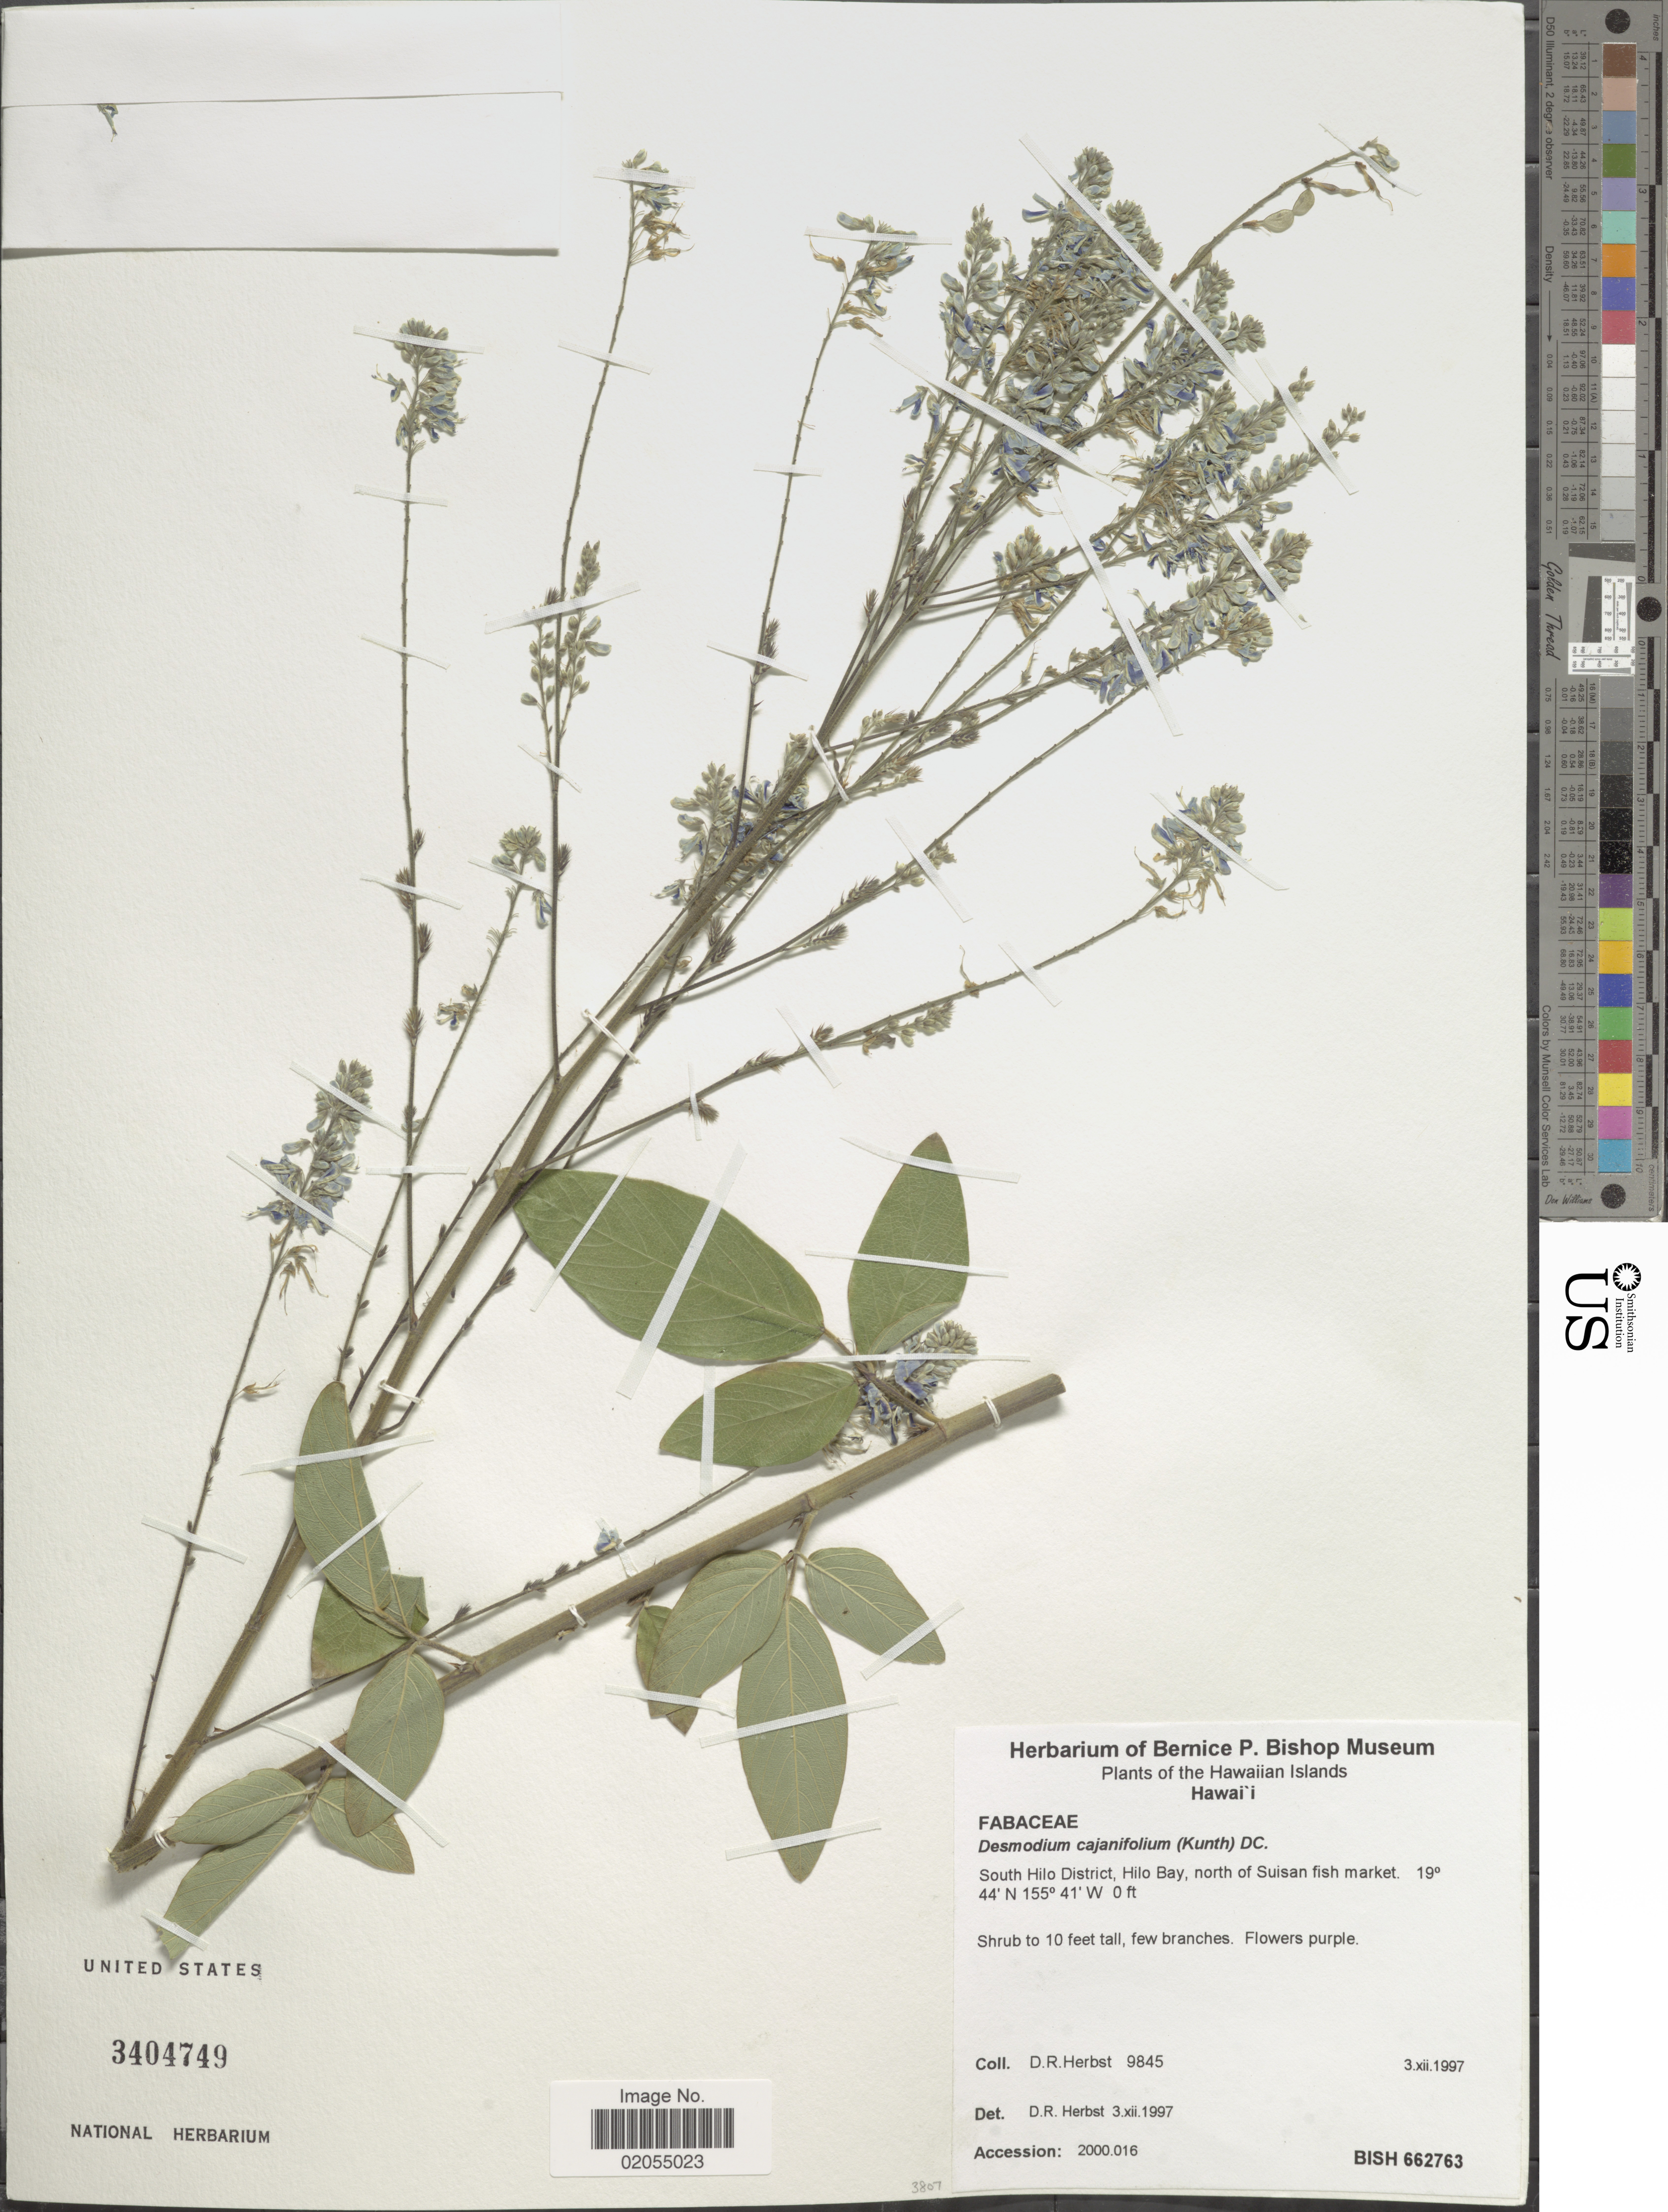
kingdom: Plantae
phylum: Tracheophyta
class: Magnoliopsida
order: Fabales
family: Fabaceae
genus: Desmodium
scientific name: Desmodium cajanifolium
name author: (Kunth) DC.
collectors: D. R. Herbst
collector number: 9845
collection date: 1997-12-03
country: United States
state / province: Hawaii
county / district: Hawaii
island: Hawaii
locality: South Hilo District, Hilo Bay, north of Suisan fish market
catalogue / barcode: US 3404749